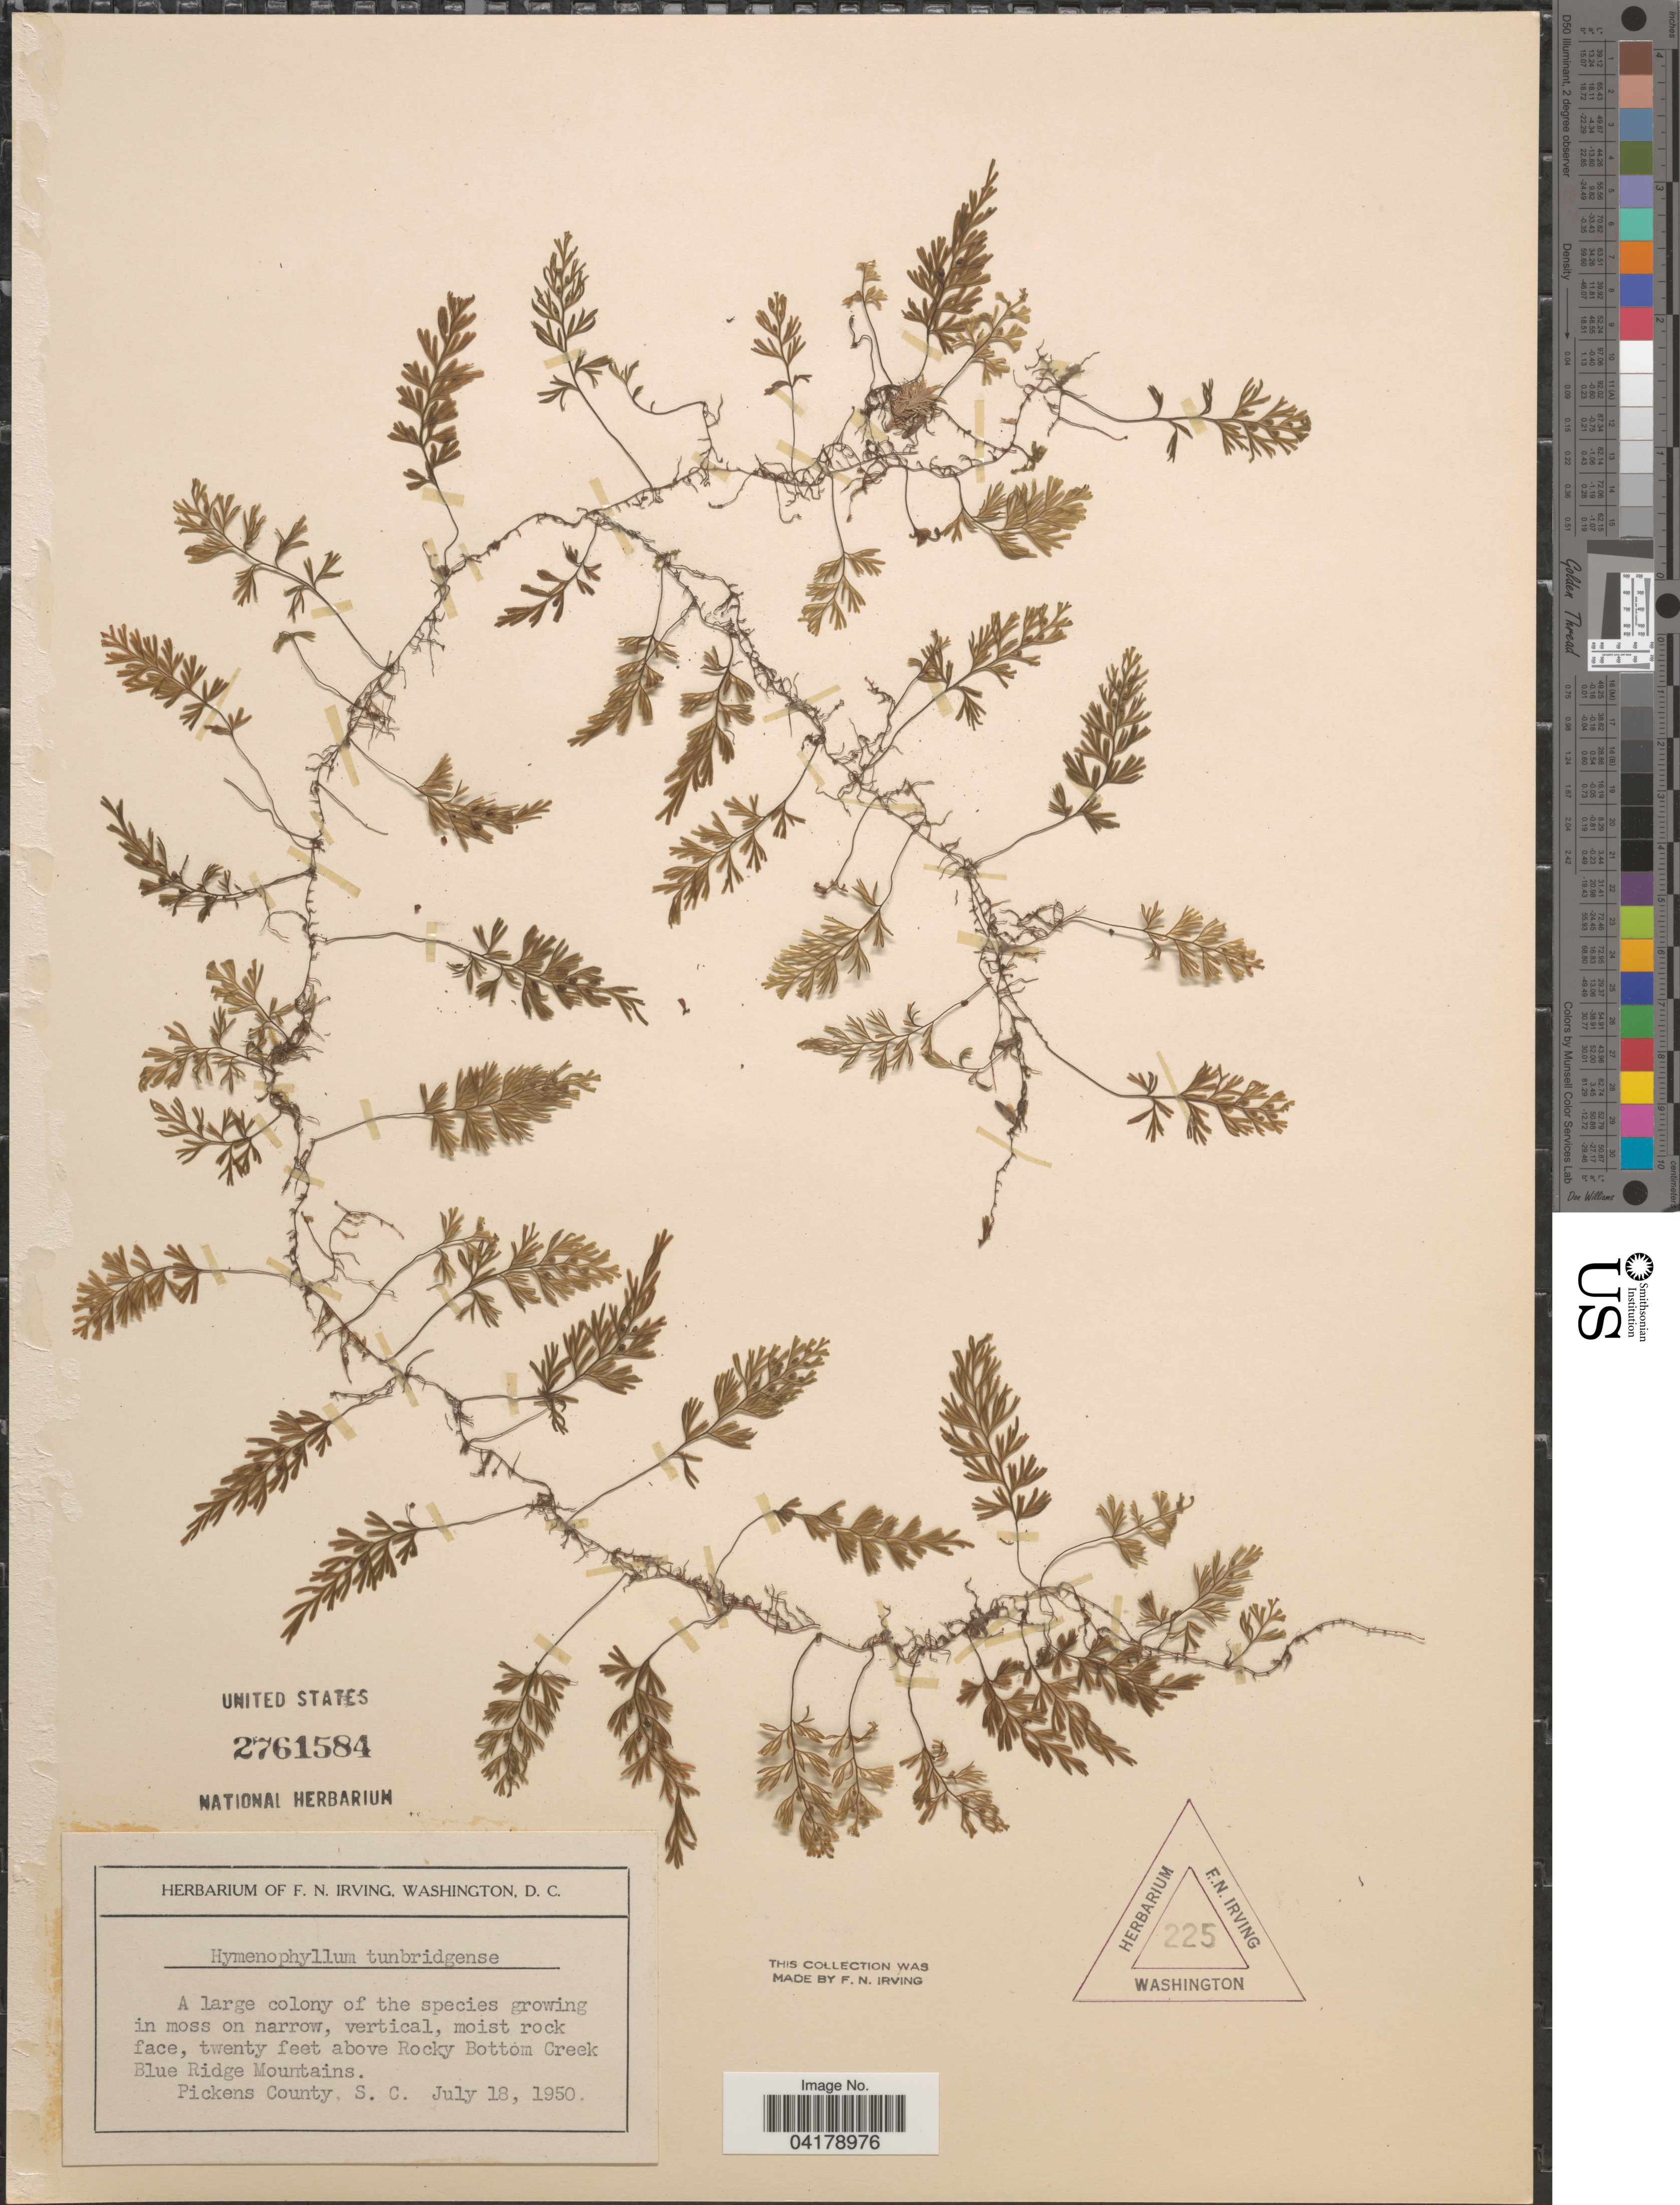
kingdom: Plantae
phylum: Tracheophyta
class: Polypodiopsida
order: Hymenophyllales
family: Hymenophyllaceae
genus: Hymenophyllum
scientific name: Hymenophyllum tunbridgense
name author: (L.) Sm.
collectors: ex herb. F.N. Irving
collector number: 225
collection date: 1950-07-18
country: United States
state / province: South Carolina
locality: Twenty feet above Rocky Bottom Creek Blue Ridge Mountains. Pickens County.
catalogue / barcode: US 2761584